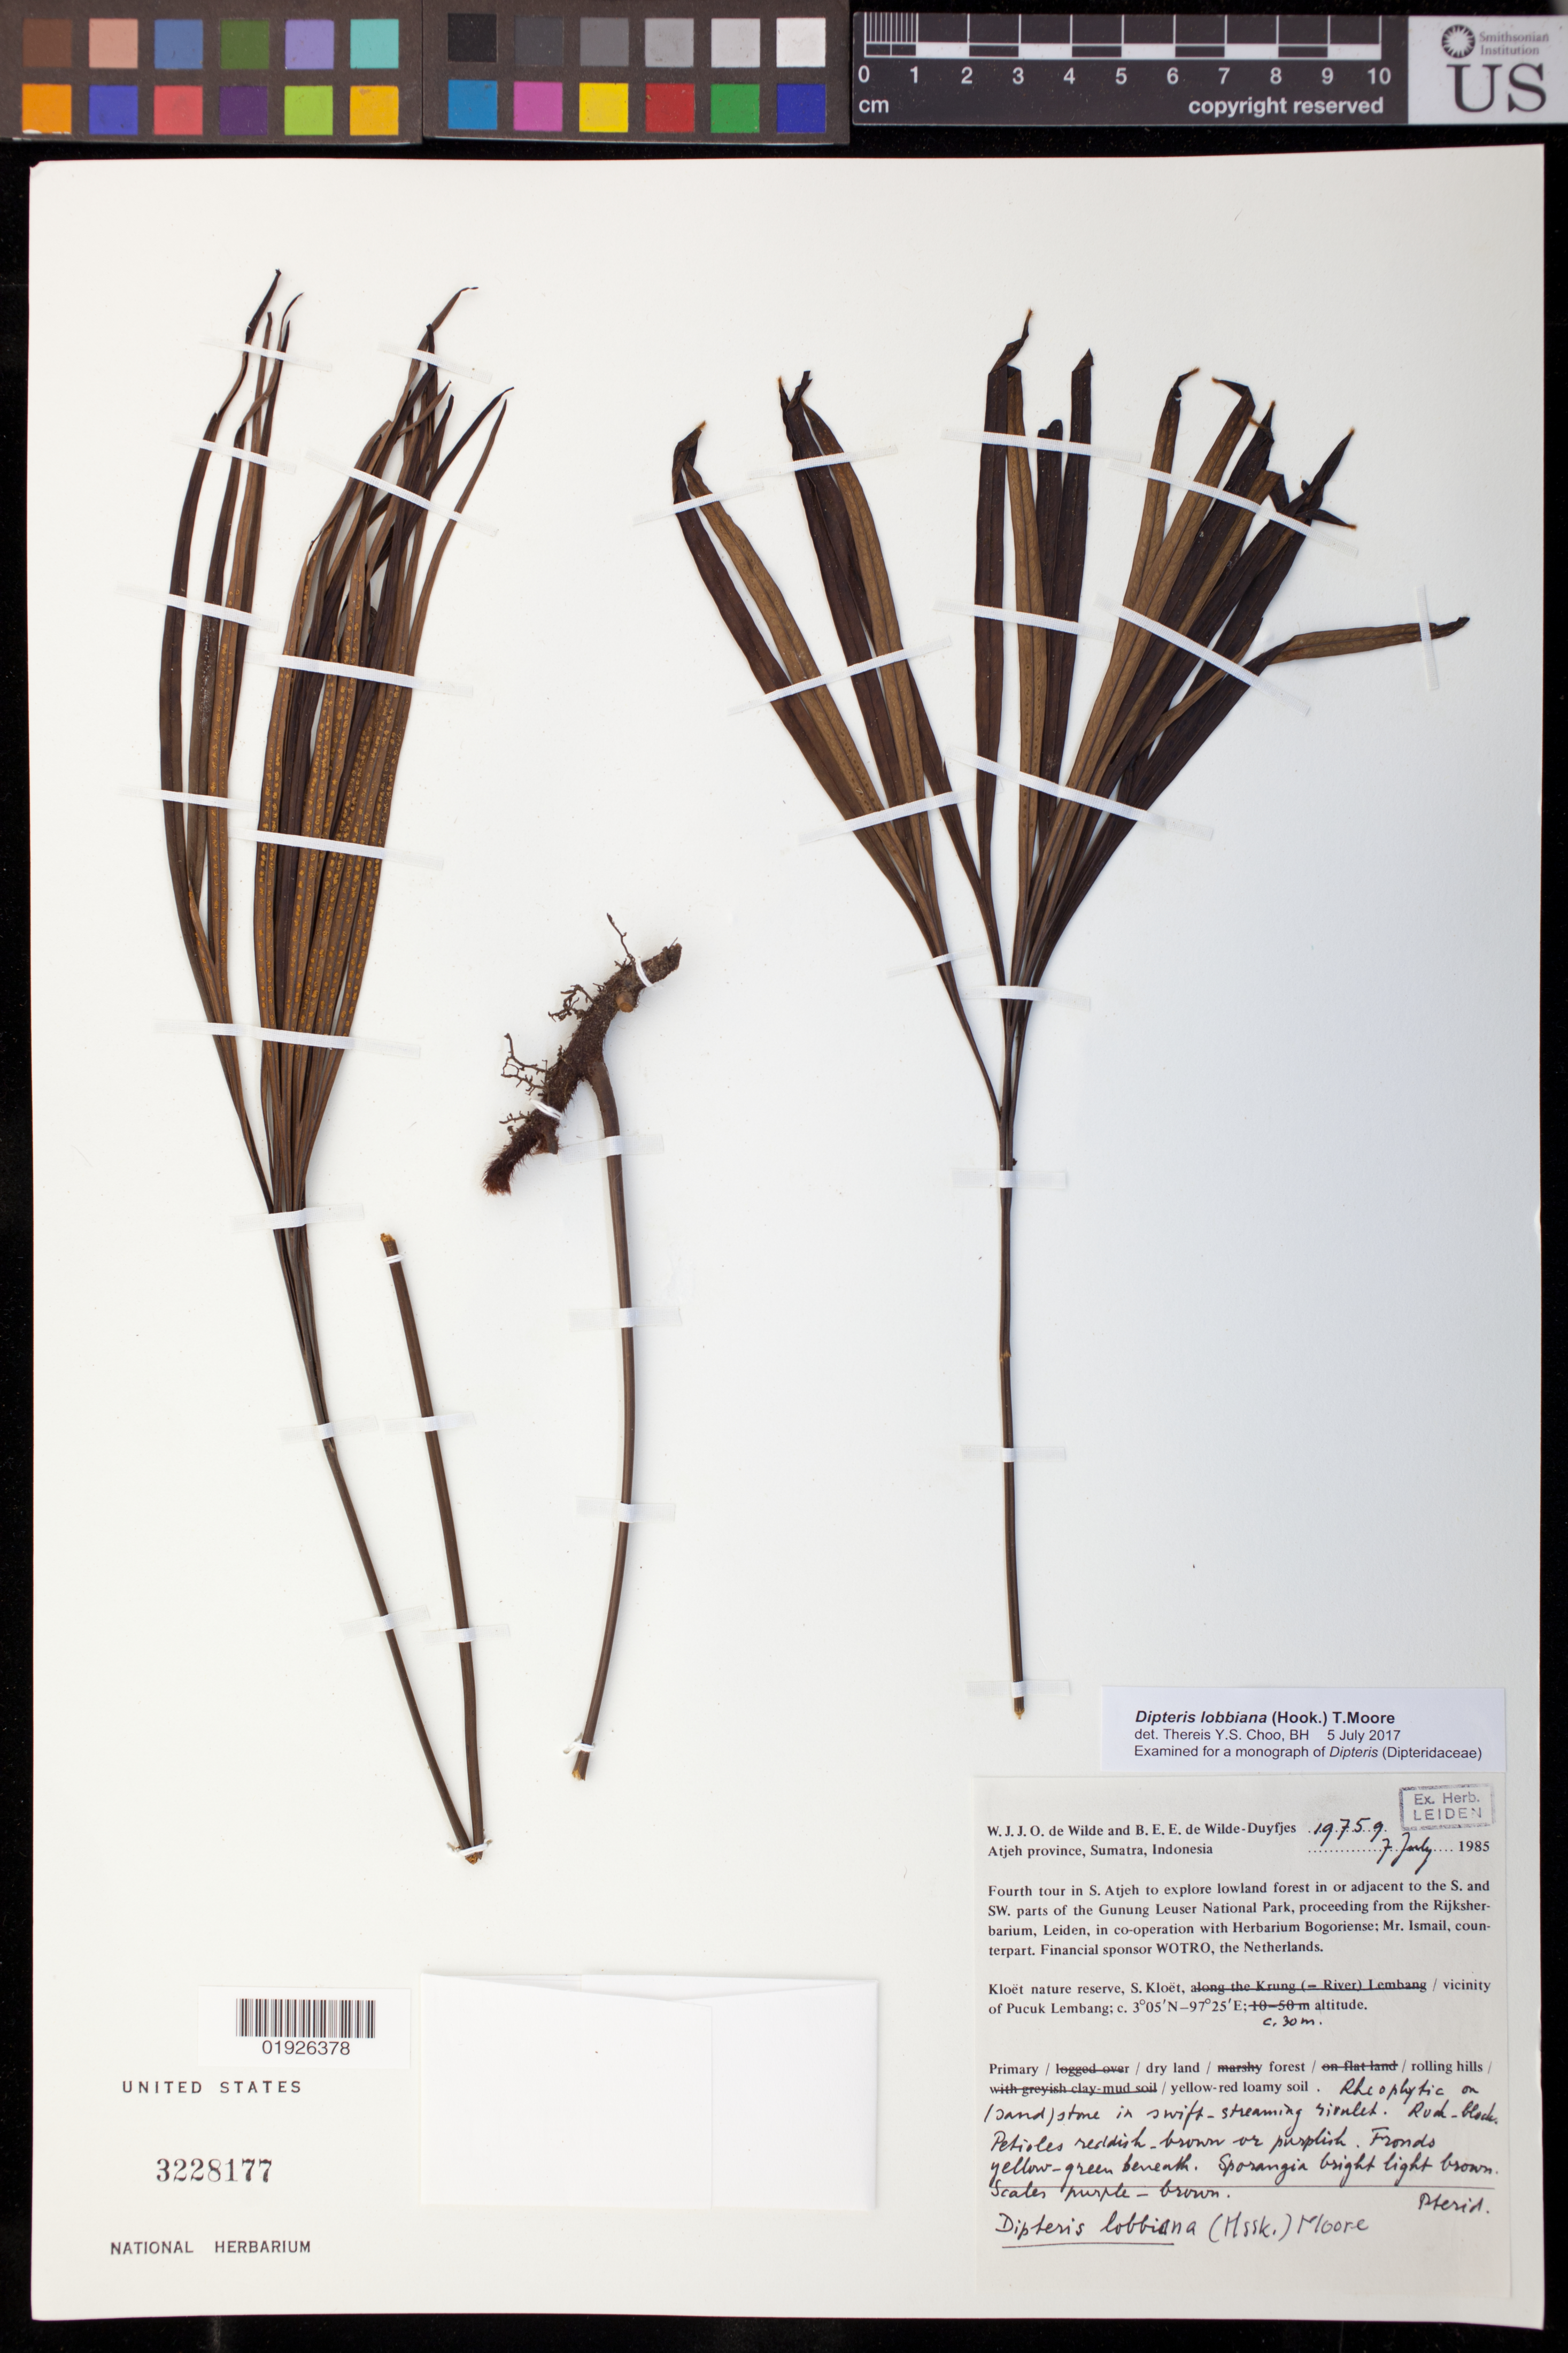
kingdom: Plantae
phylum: Tracheophyta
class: Polypodiopsida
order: Gleicheniales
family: Dipteridaceae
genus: Dipteris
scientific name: Dipteris lobbiana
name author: (Hook.) T. Moore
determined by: Choo, Thereis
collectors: W. J. de Wilde & B. E. de Wilde-Duyfjes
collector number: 19759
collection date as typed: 7 July 1985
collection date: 1985-07-07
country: Indonesia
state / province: Sumatra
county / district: Aceh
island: Sumatra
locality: Atjeh province, Kloet nature reserve, S. Kloet, vicinity of Pucuk Lembang.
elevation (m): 30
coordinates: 3 05 N, 97 25 E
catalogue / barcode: US 3228177